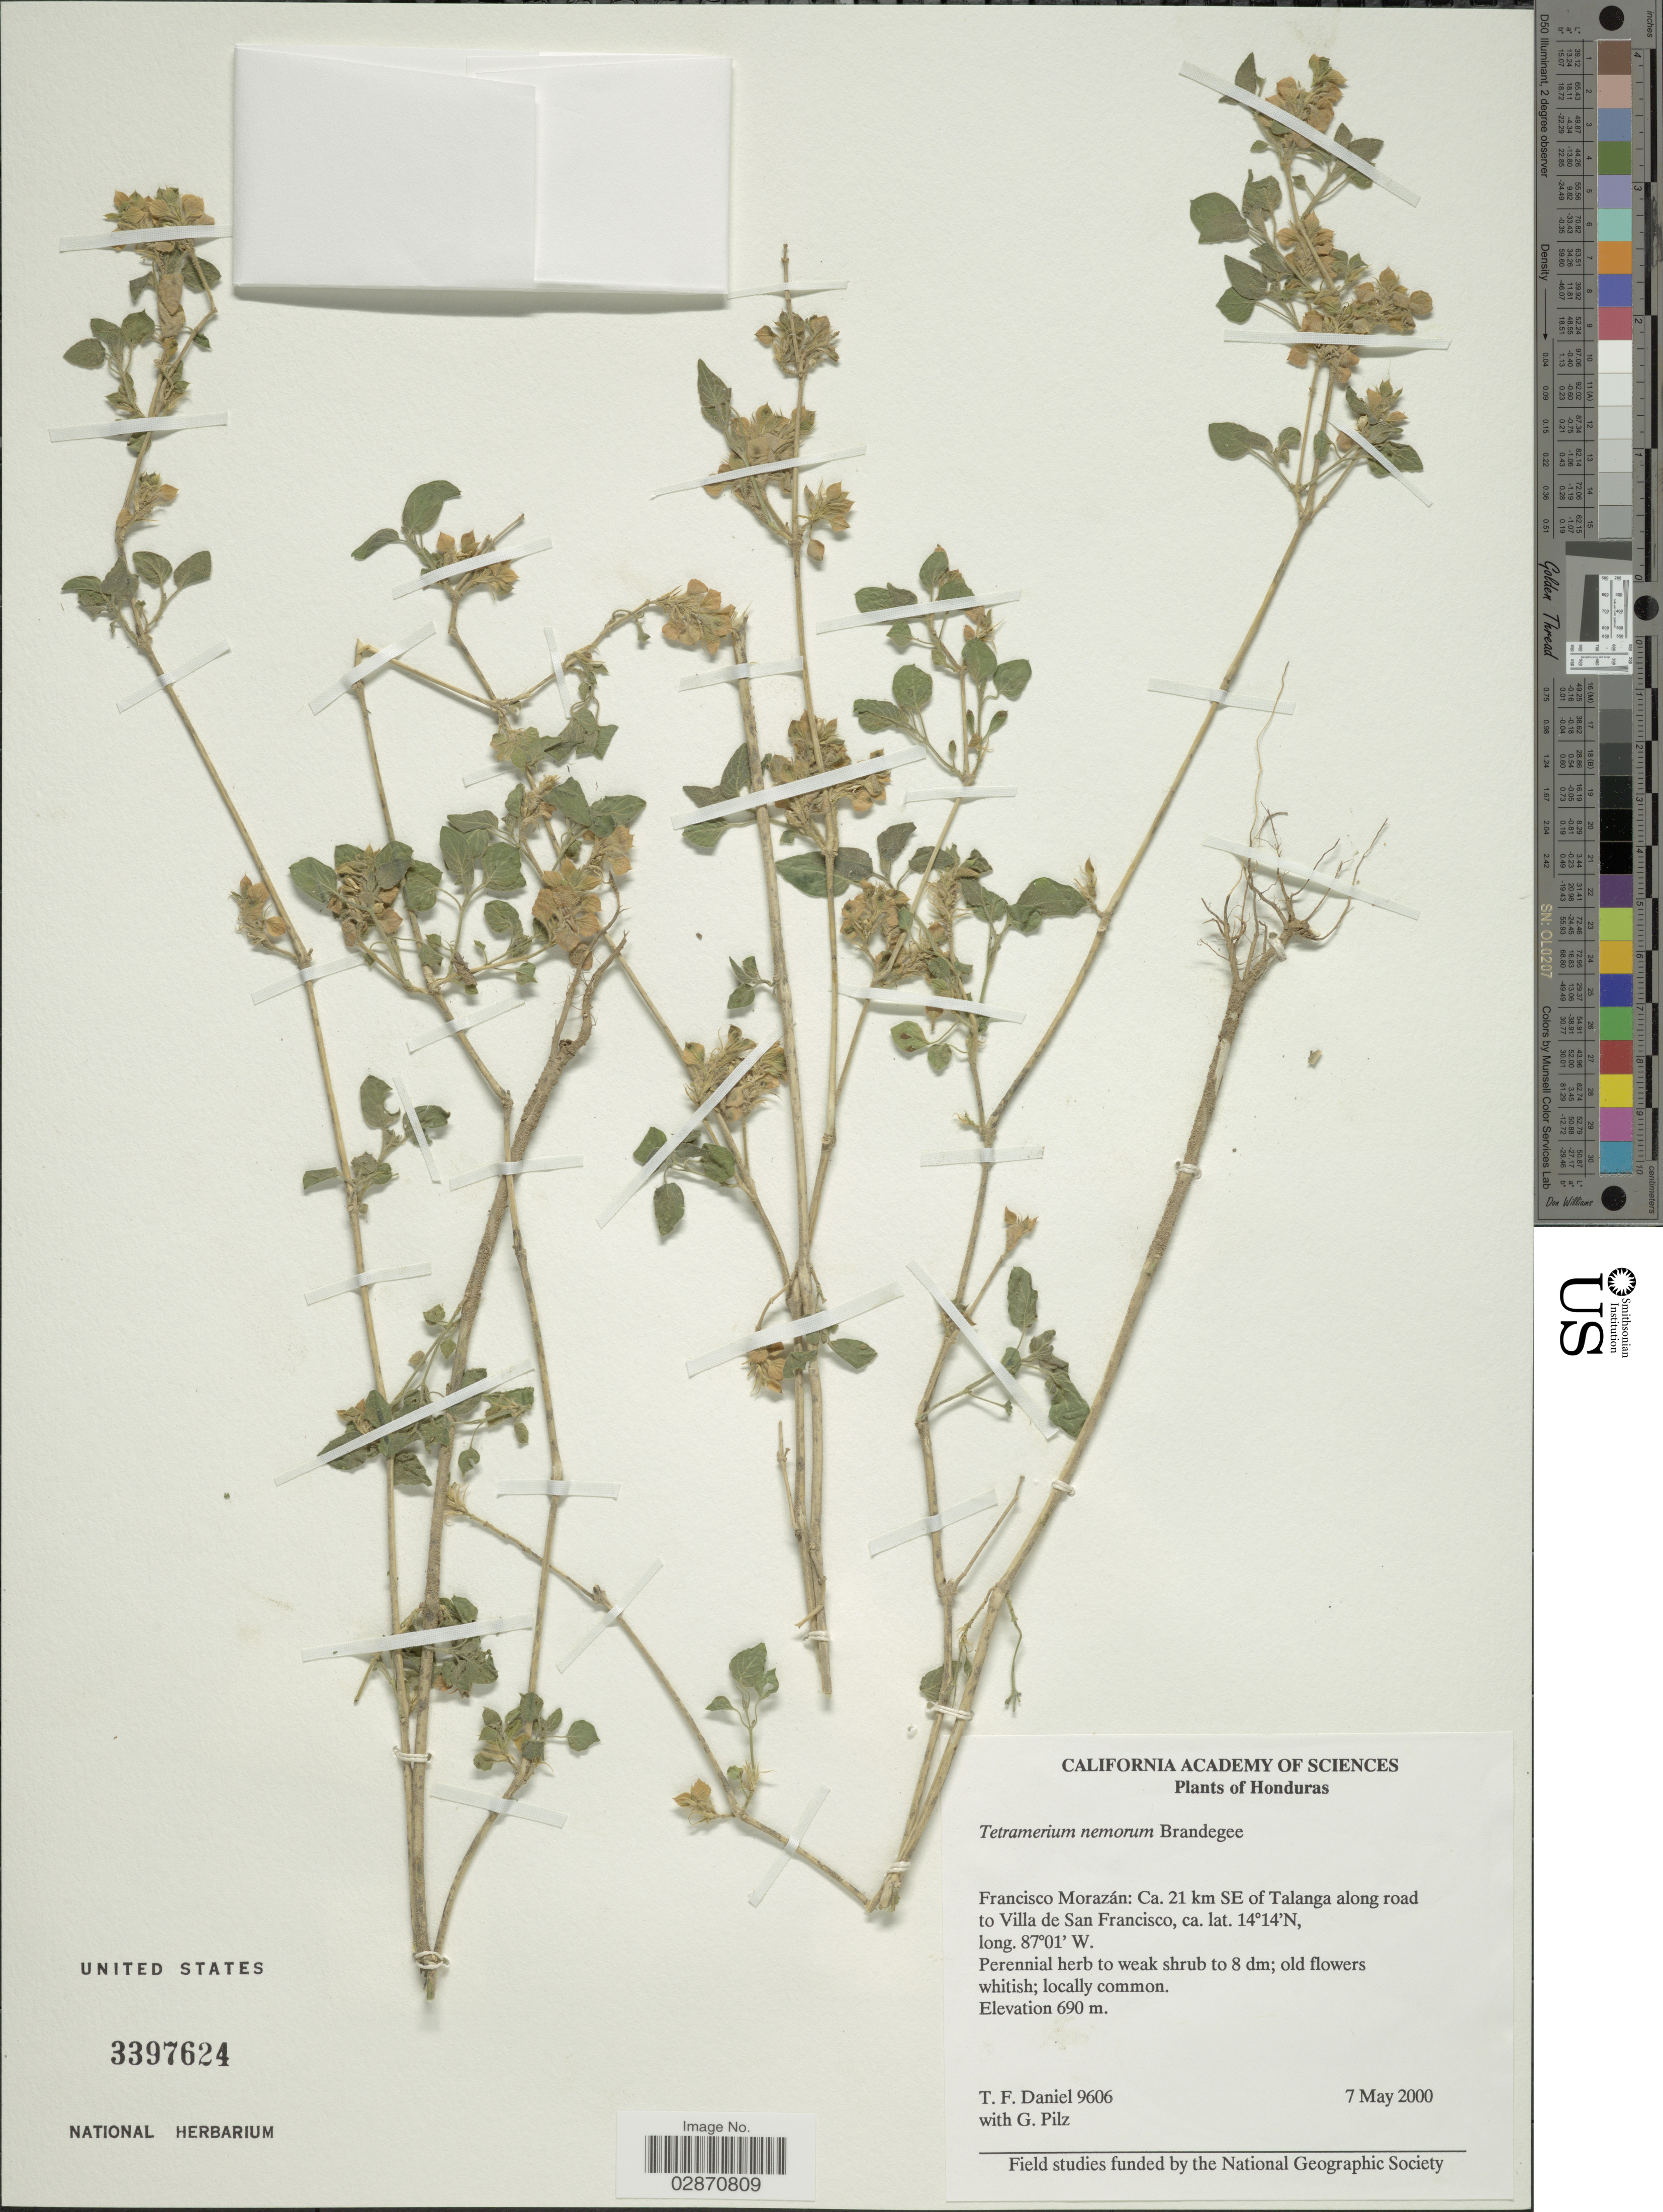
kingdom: Plantae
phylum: Tracheophyta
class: Magnoliopsida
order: Lamiales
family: Acanthaceae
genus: Tetramerium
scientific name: Tetramerium nemorum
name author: Brandegee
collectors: T. F. Daniel & G. E. Pilz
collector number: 9606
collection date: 2000-05-07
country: Honduras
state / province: Fco. Morazán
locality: Ca. 21 km SE of Talanga along road to Villa de San Francisco.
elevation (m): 690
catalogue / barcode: US 3397624